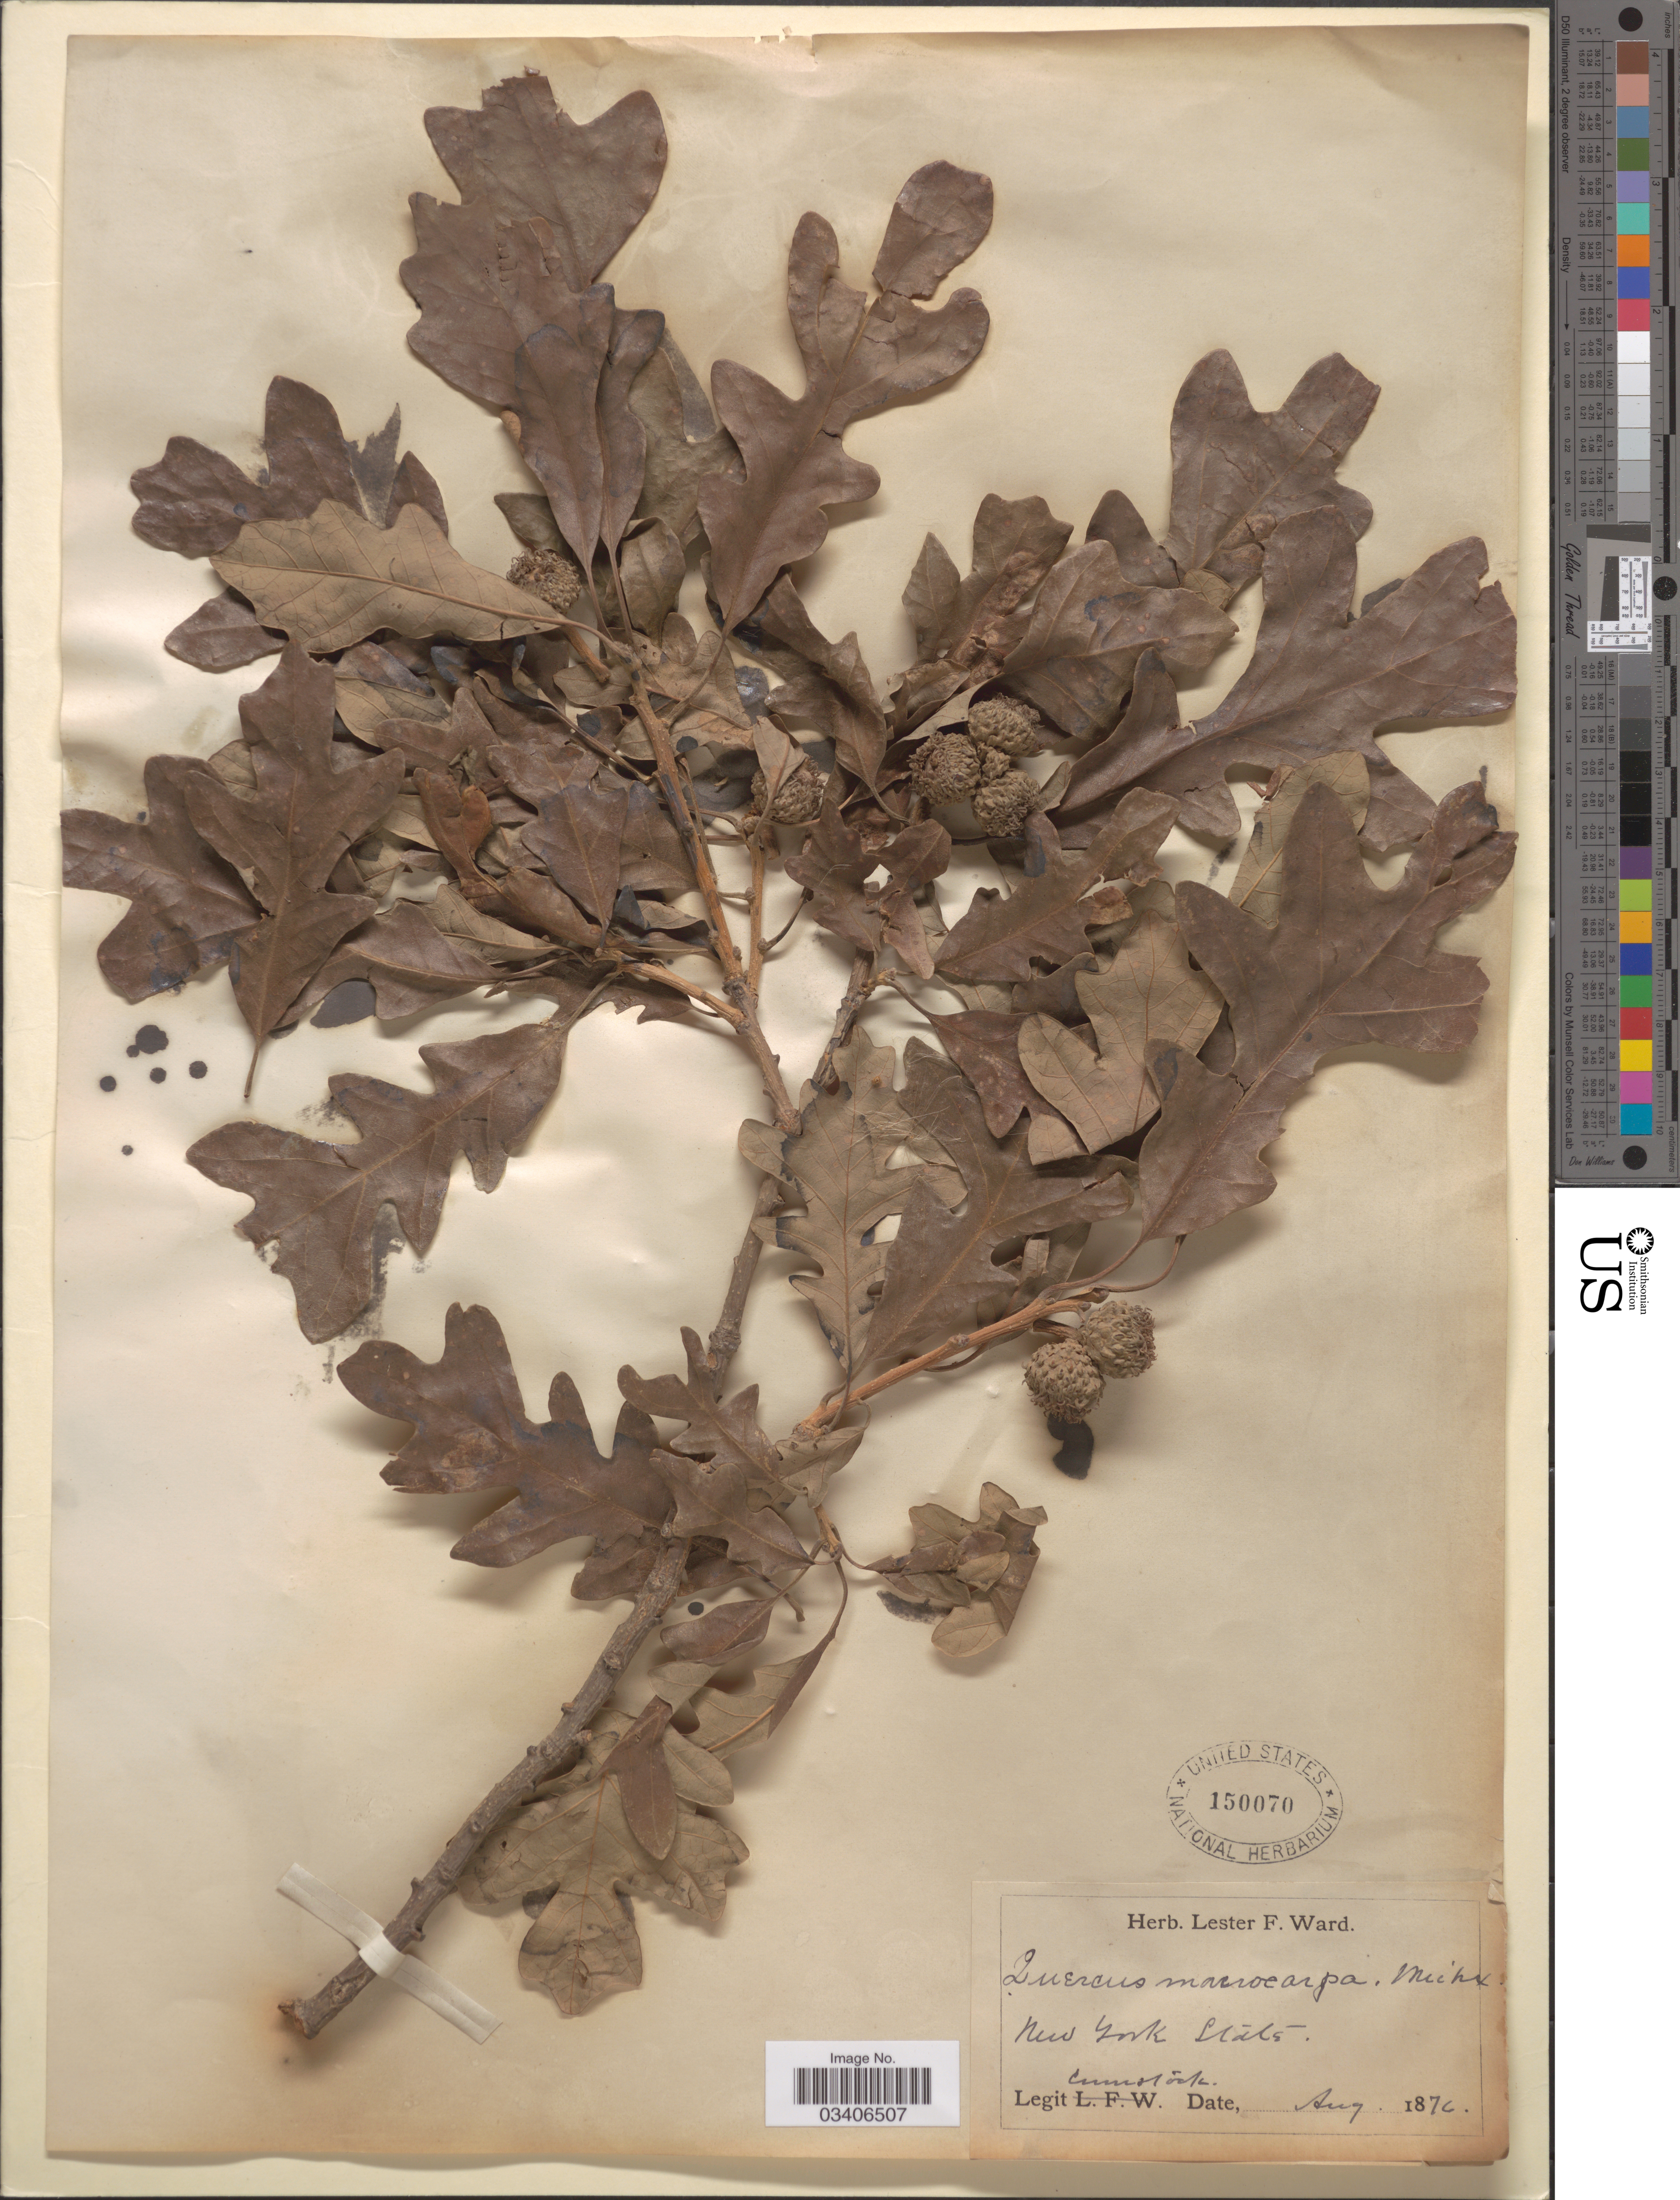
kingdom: Plantae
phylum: Tracheophyta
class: Magnoliopsida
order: Fagales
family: Fagaceae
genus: Quercus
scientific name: Quercus macrocarpa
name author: Michx.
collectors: Cumstock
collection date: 1876-08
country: United States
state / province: New York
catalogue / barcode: US 150070